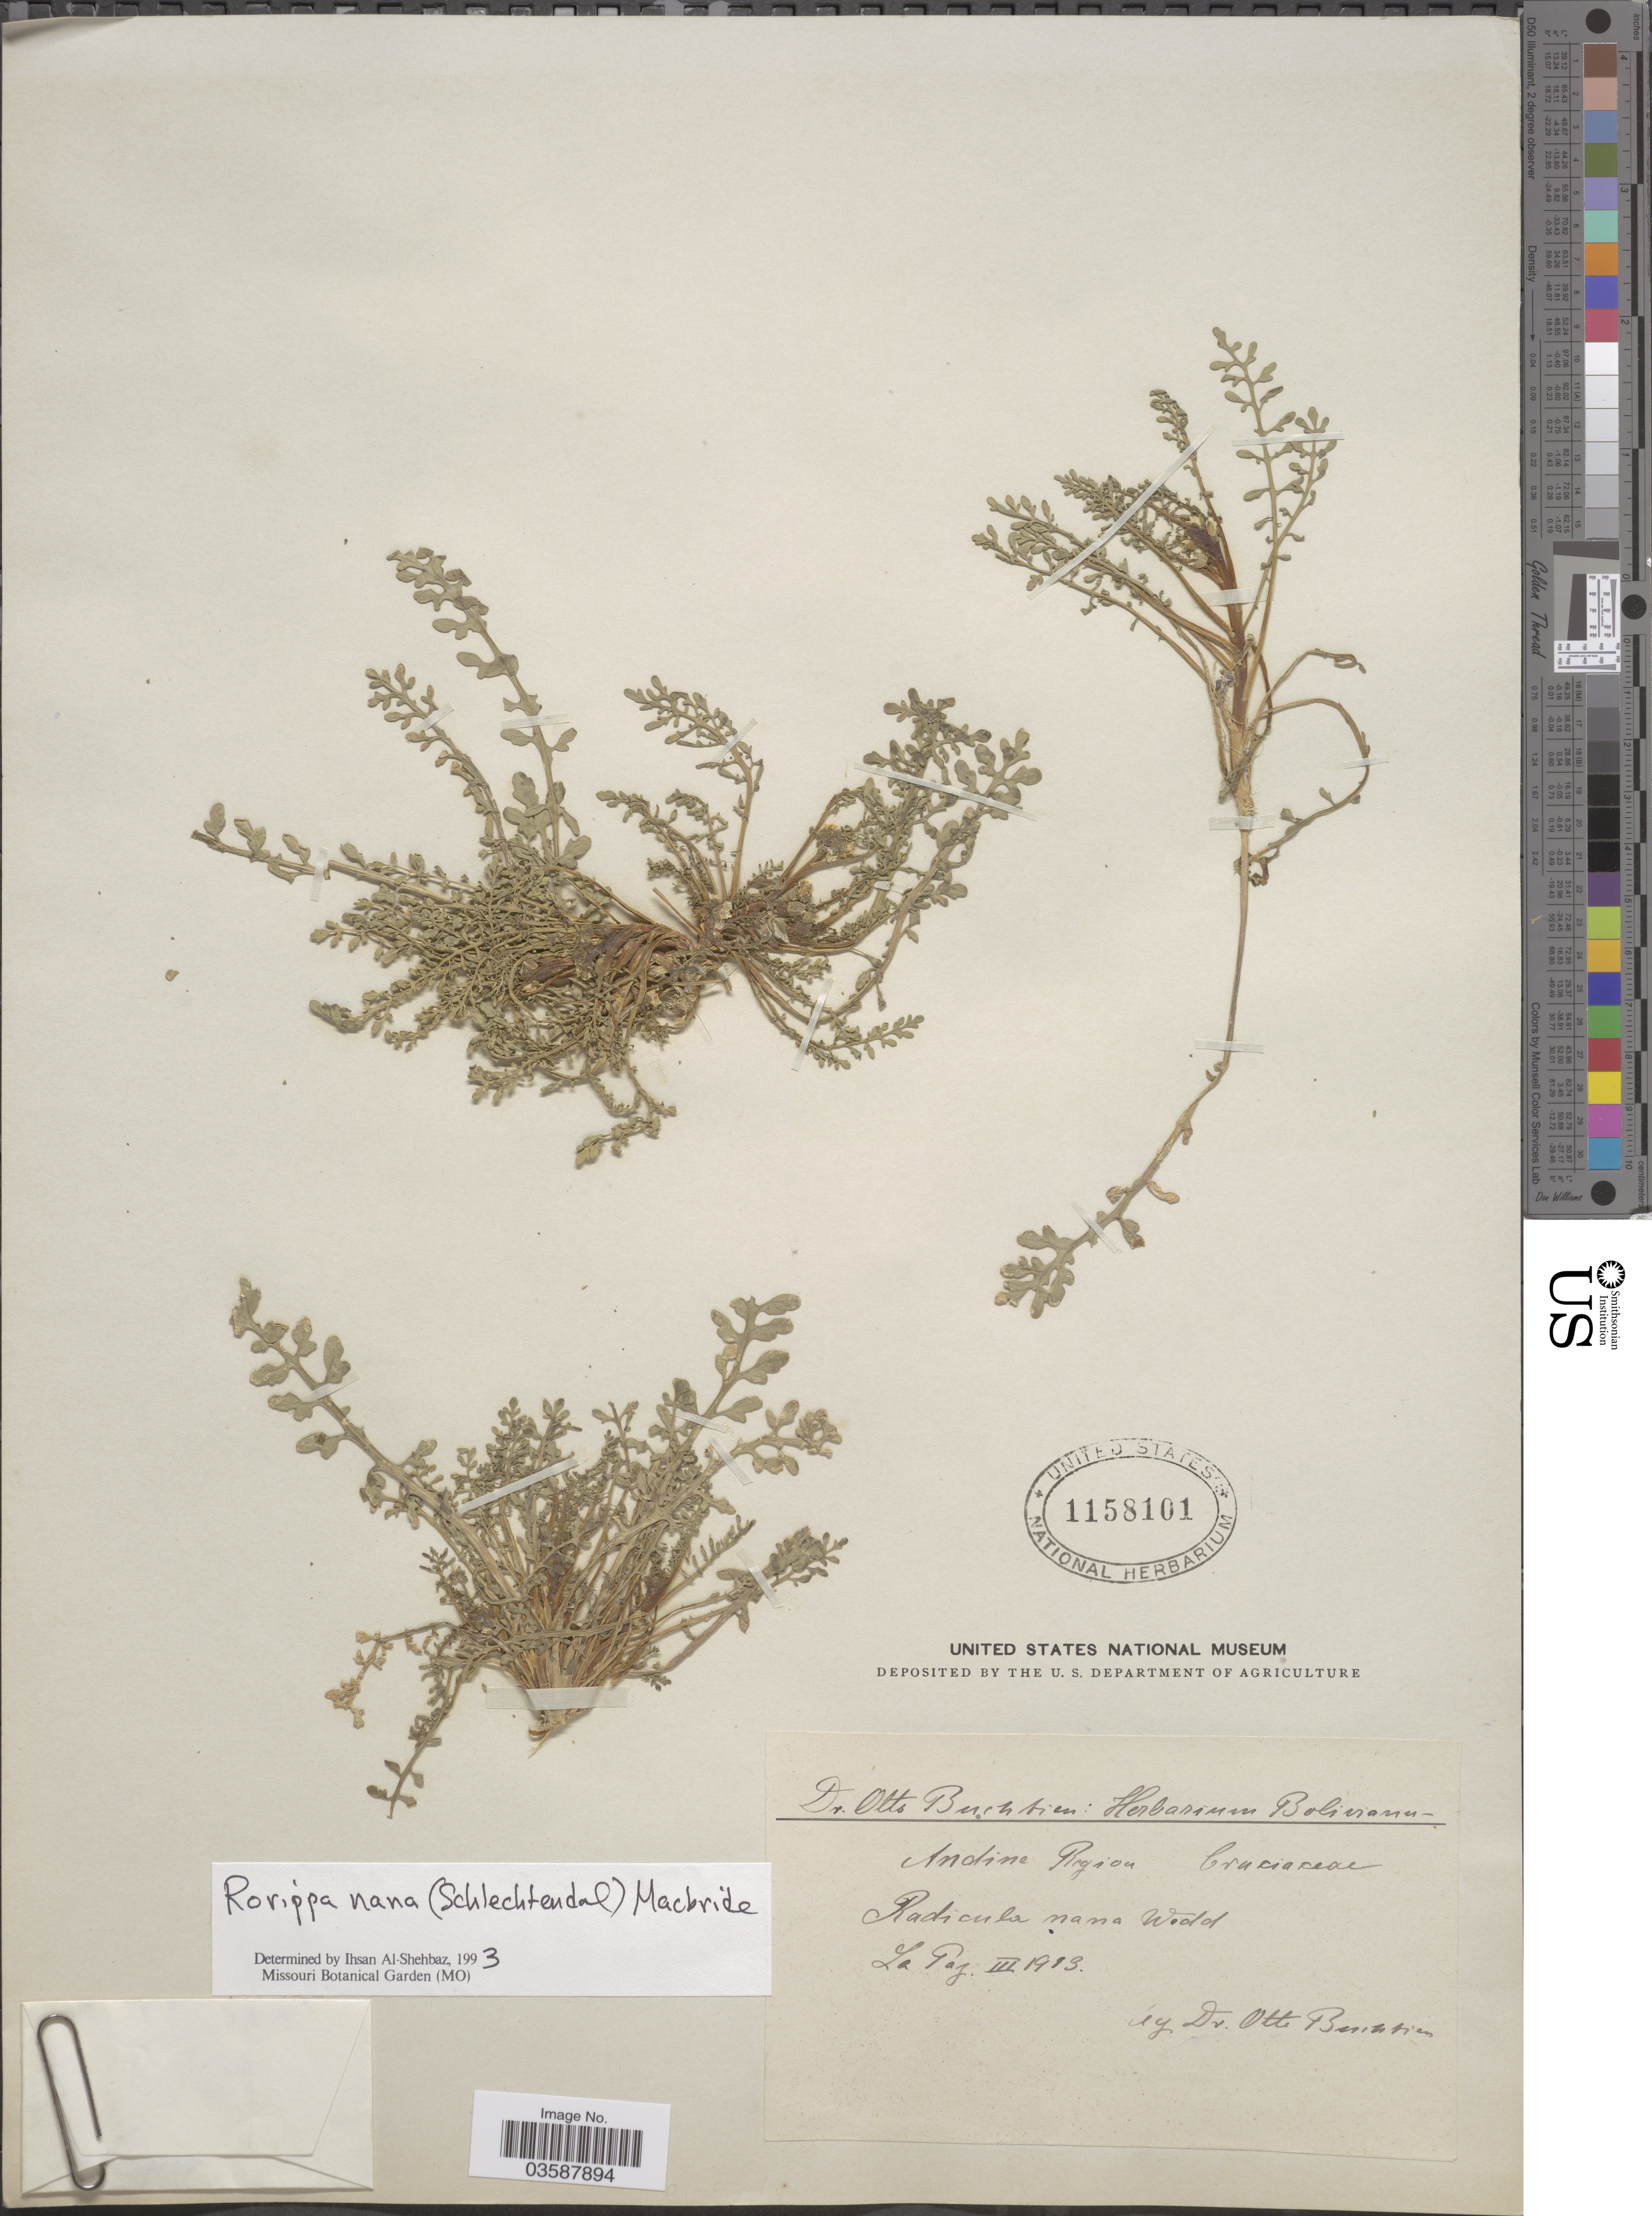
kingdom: Plantae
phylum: Tracheophyta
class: Magnoliopsida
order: Brassicales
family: Brassicaceae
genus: Rorippa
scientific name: Rorippa nana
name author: (Schltdl.) J.F. Macbr.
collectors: O. Buchtien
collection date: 1913-03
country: Bolivia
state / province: La Paz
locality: Andine Region. La Paz.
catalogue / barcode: US 1158101